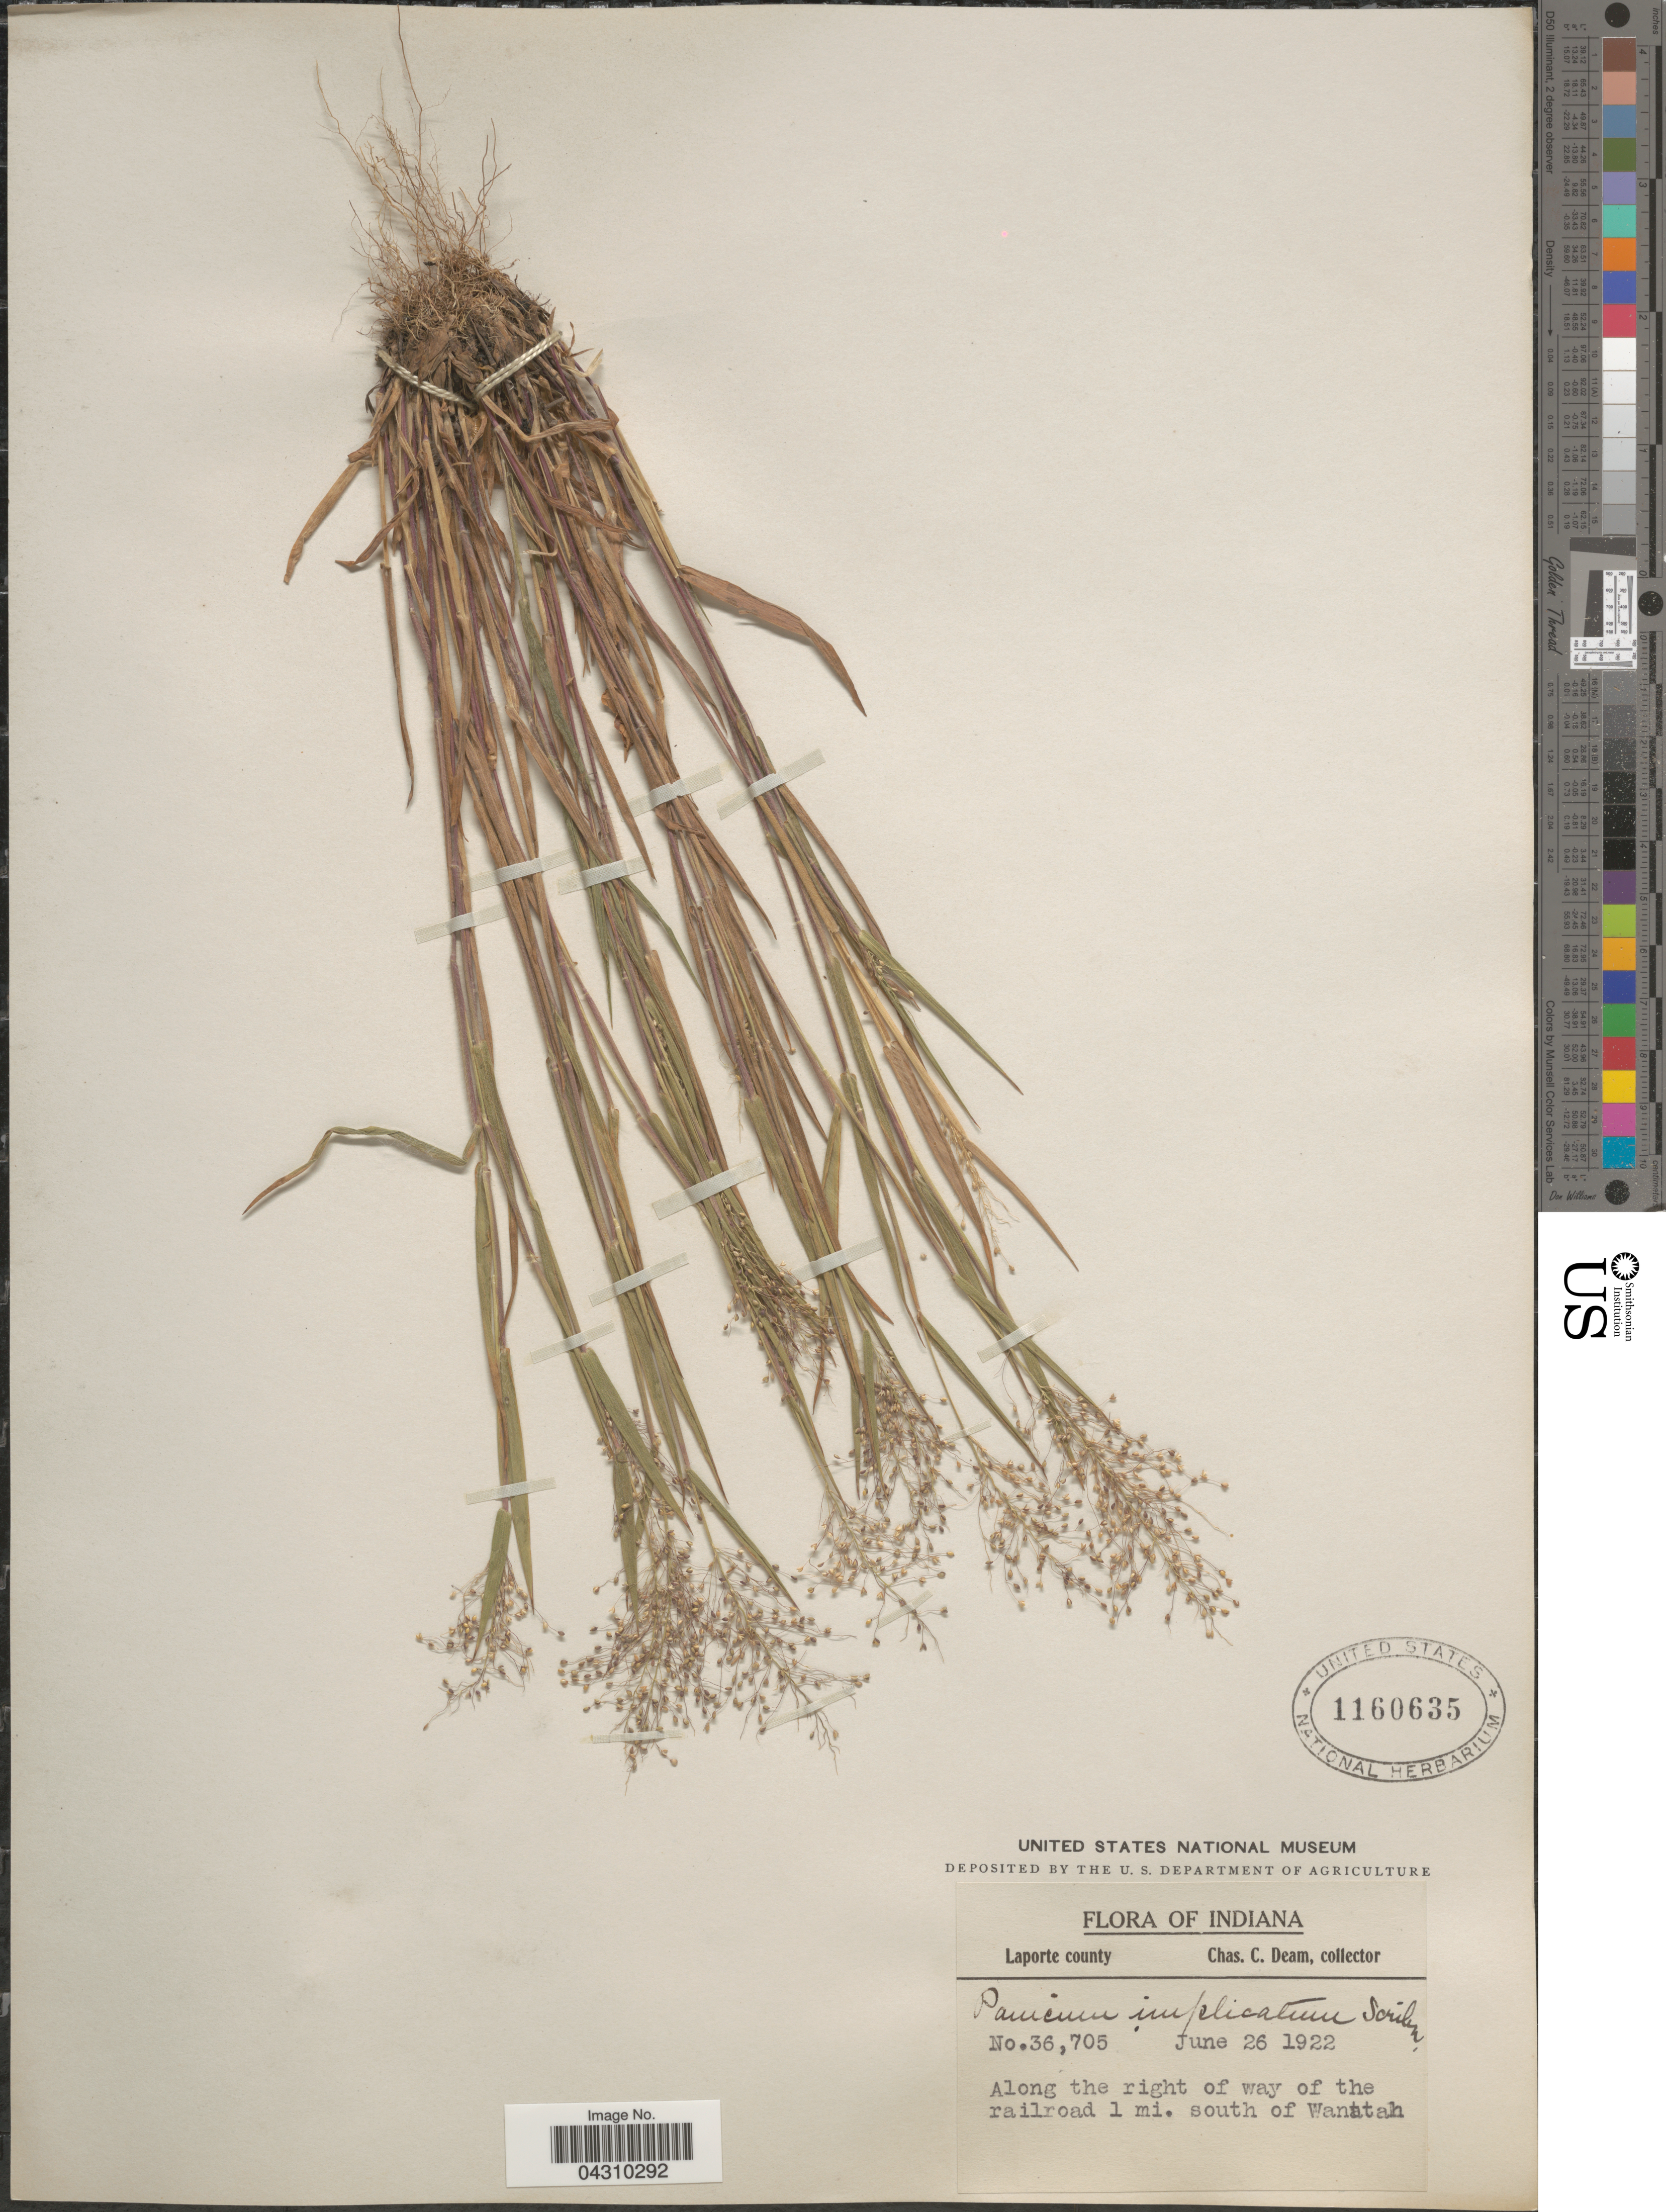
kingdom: Plantae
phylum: Tracheophyta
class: Liliopsida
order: Poales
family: Poaceae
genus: Dichanthelium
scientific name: Dichanthelium acuminatum var. acuminatum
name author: (Sw.) Gould & C.A. Clark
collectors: C. C. Deam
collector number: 36705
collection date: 1922-06-26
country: United States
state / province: Indiana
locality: Laporte county. Along the right of way of the railroad 1 mi. south of Wanatah.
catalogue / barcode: US 1160635